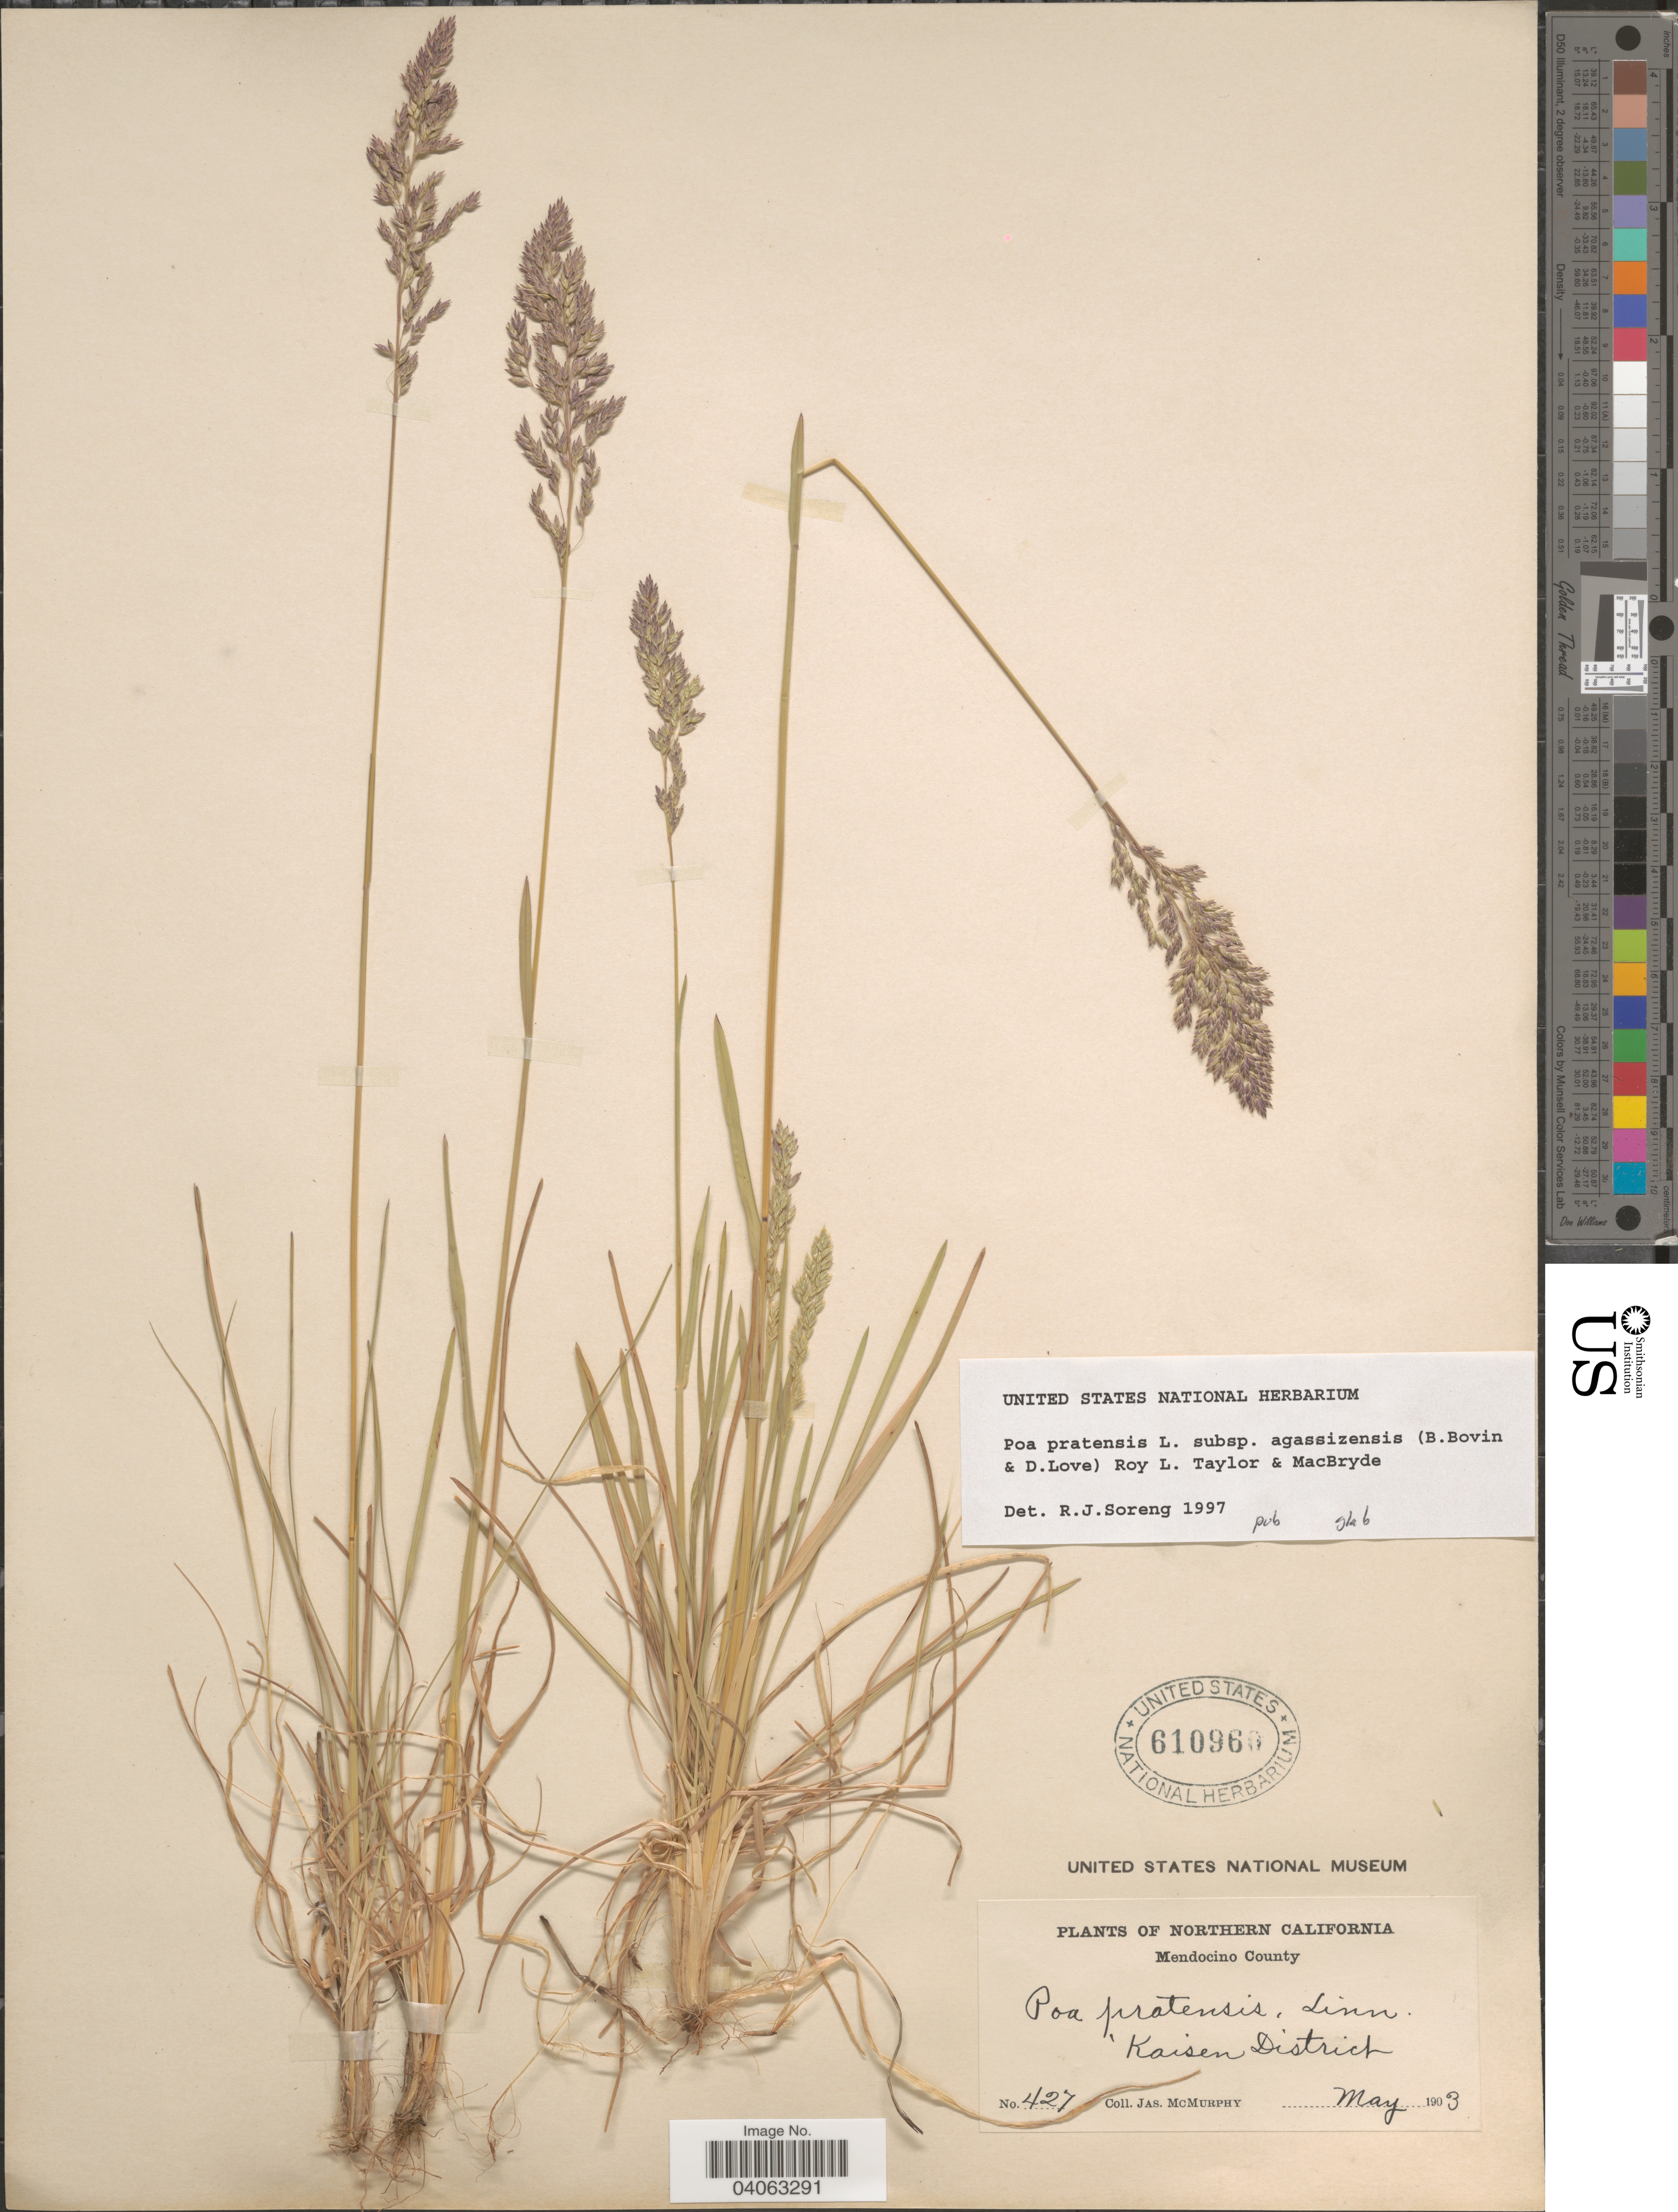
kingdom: Plantae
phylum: Tracheophyta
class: Liliopsida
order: Poales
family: Poaceae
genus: Poa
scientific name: Poa pratensis subsp. agassizensis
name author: (B. Boivin & D. Löve) Roy L. Taylor & MacBryde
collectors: J. McMurphy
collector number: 427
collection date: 1903-05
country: United States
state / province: California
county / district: Mendocino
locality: Northern California. Mendocino County. Kaisen District.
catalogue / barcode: US 610960